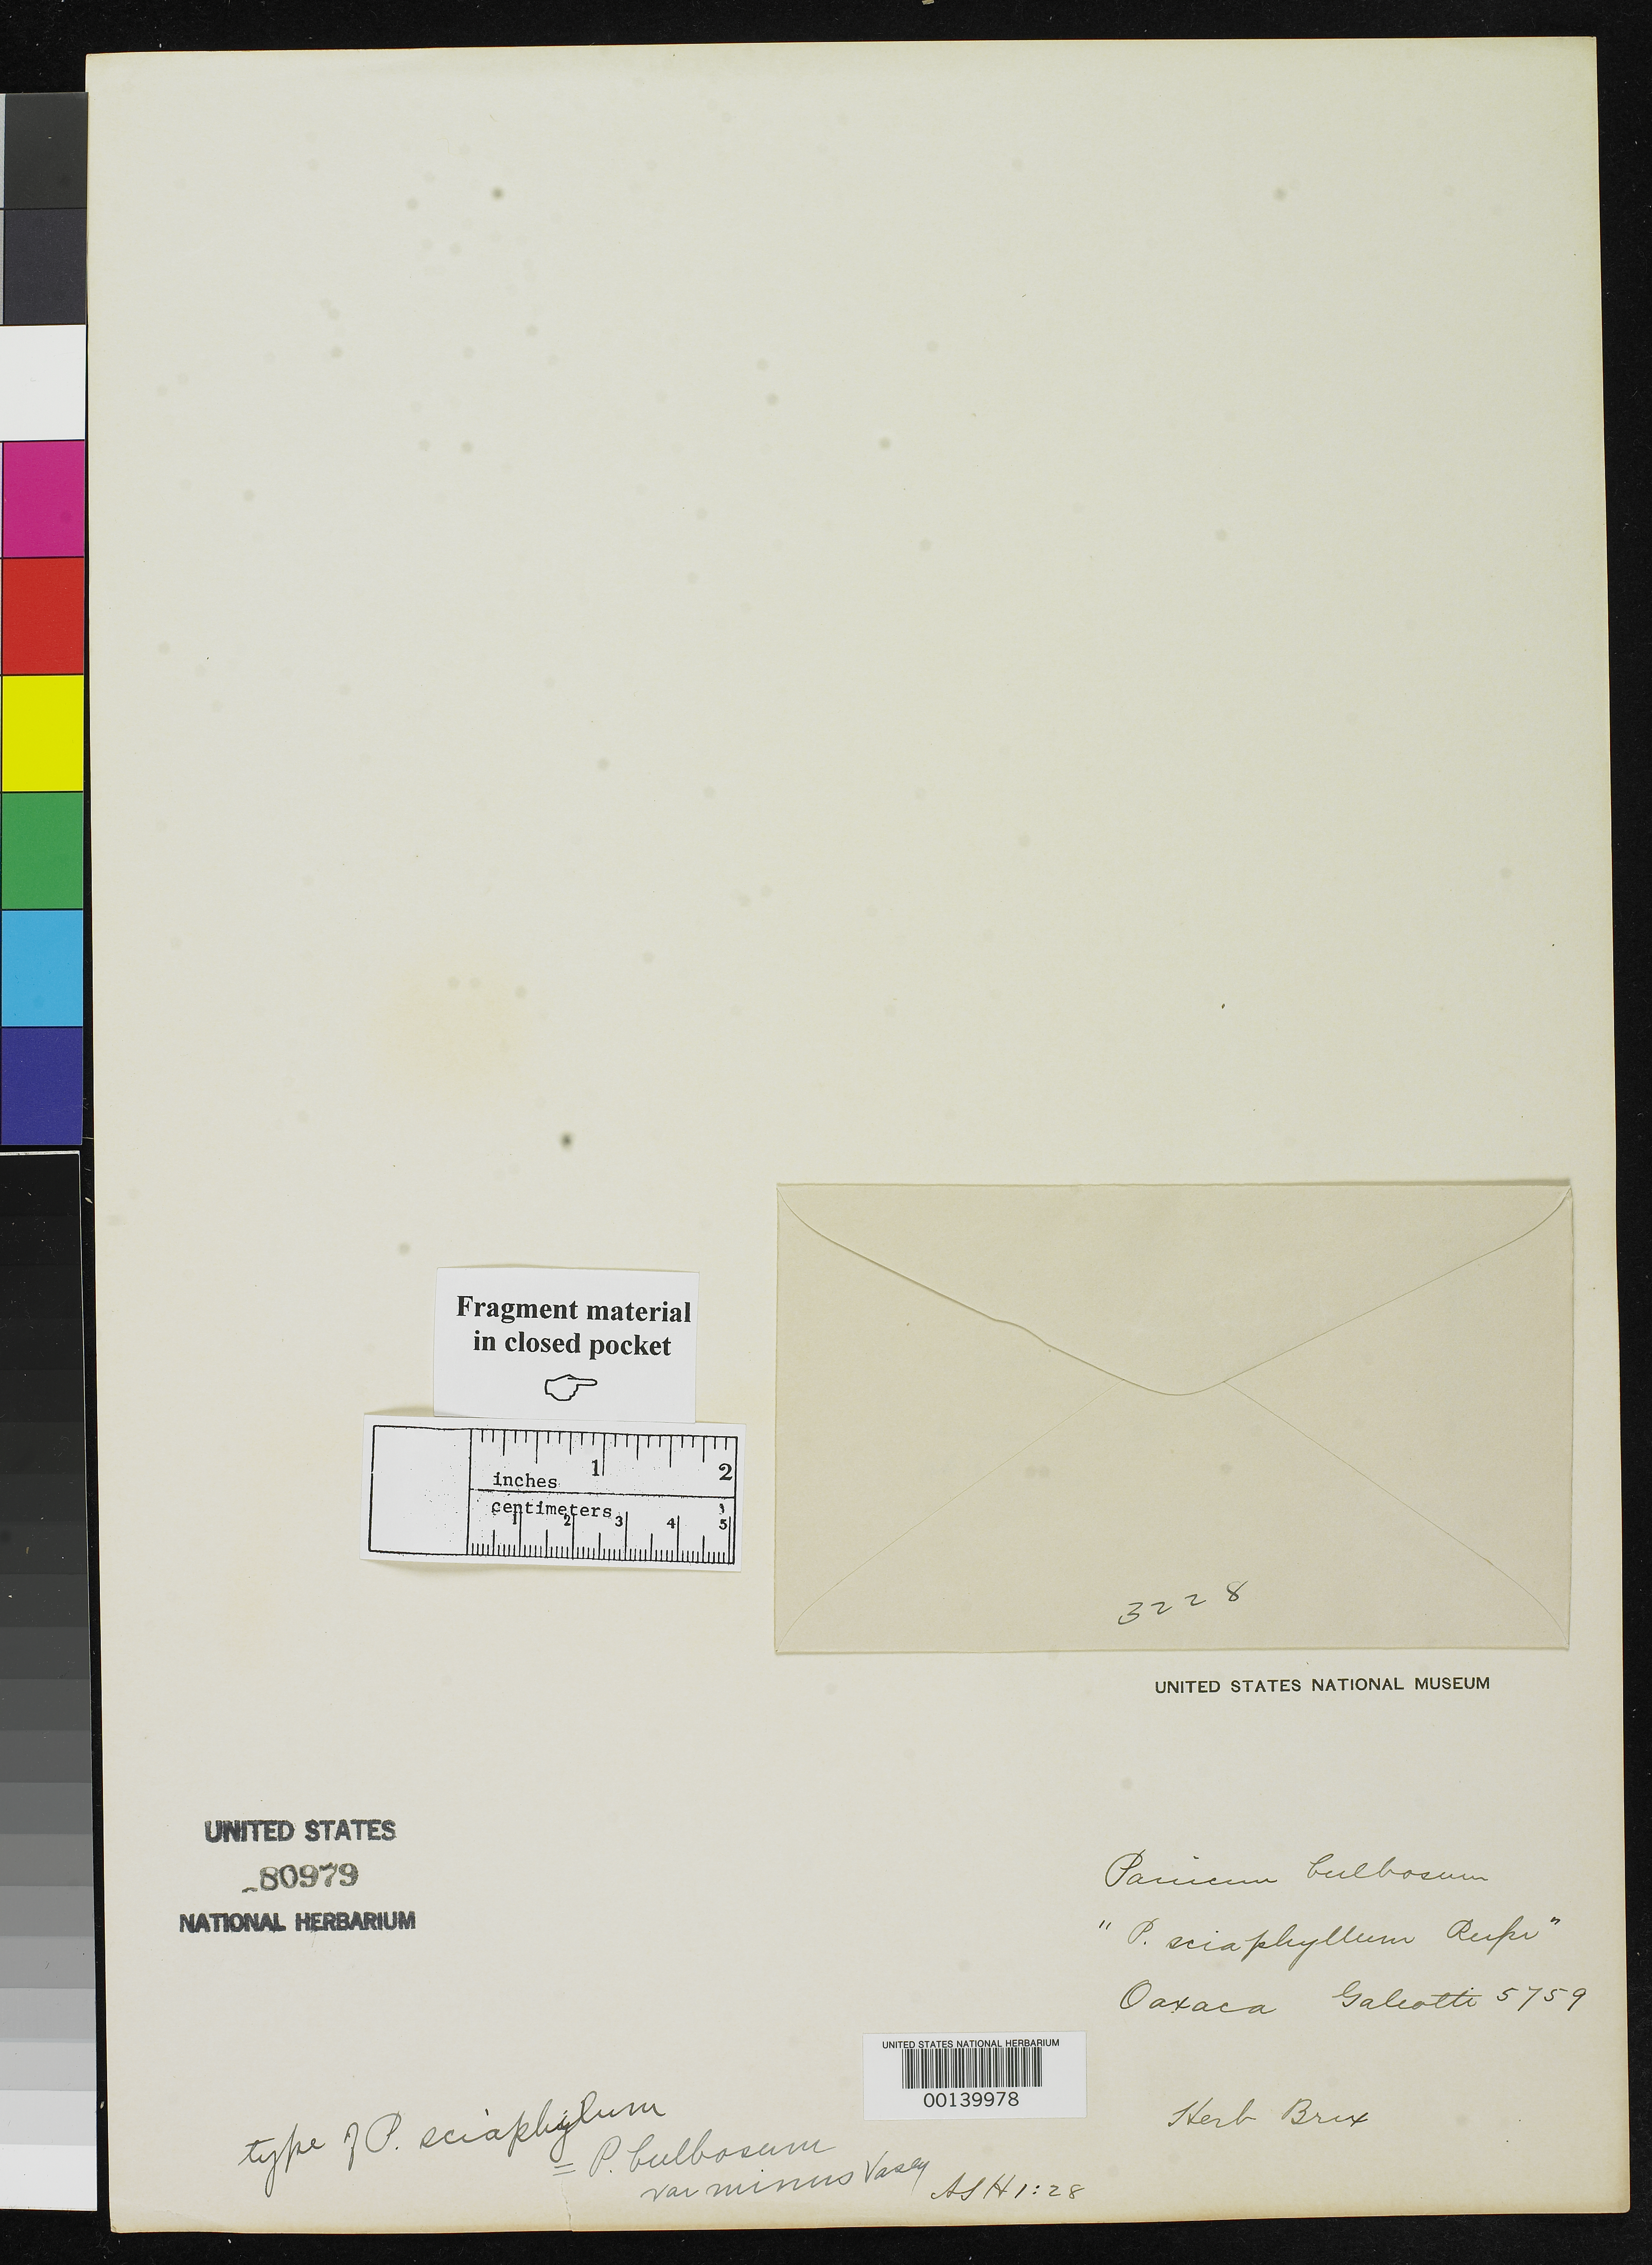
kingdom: Plantae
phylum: Tracheophyta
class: Liliopsida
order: Poales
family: Poaceae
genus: Panicum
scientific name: Panicum sciaphyllum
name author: Rupr. ex E. Fourn.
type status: Type Fragment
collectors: H. G. Galeotti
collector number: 5759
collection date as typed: Nov 1840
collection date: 1840-11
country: Mexico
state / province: Oaxaca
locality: Serra de Yavesia.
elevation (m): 2134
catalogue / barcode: US 80979